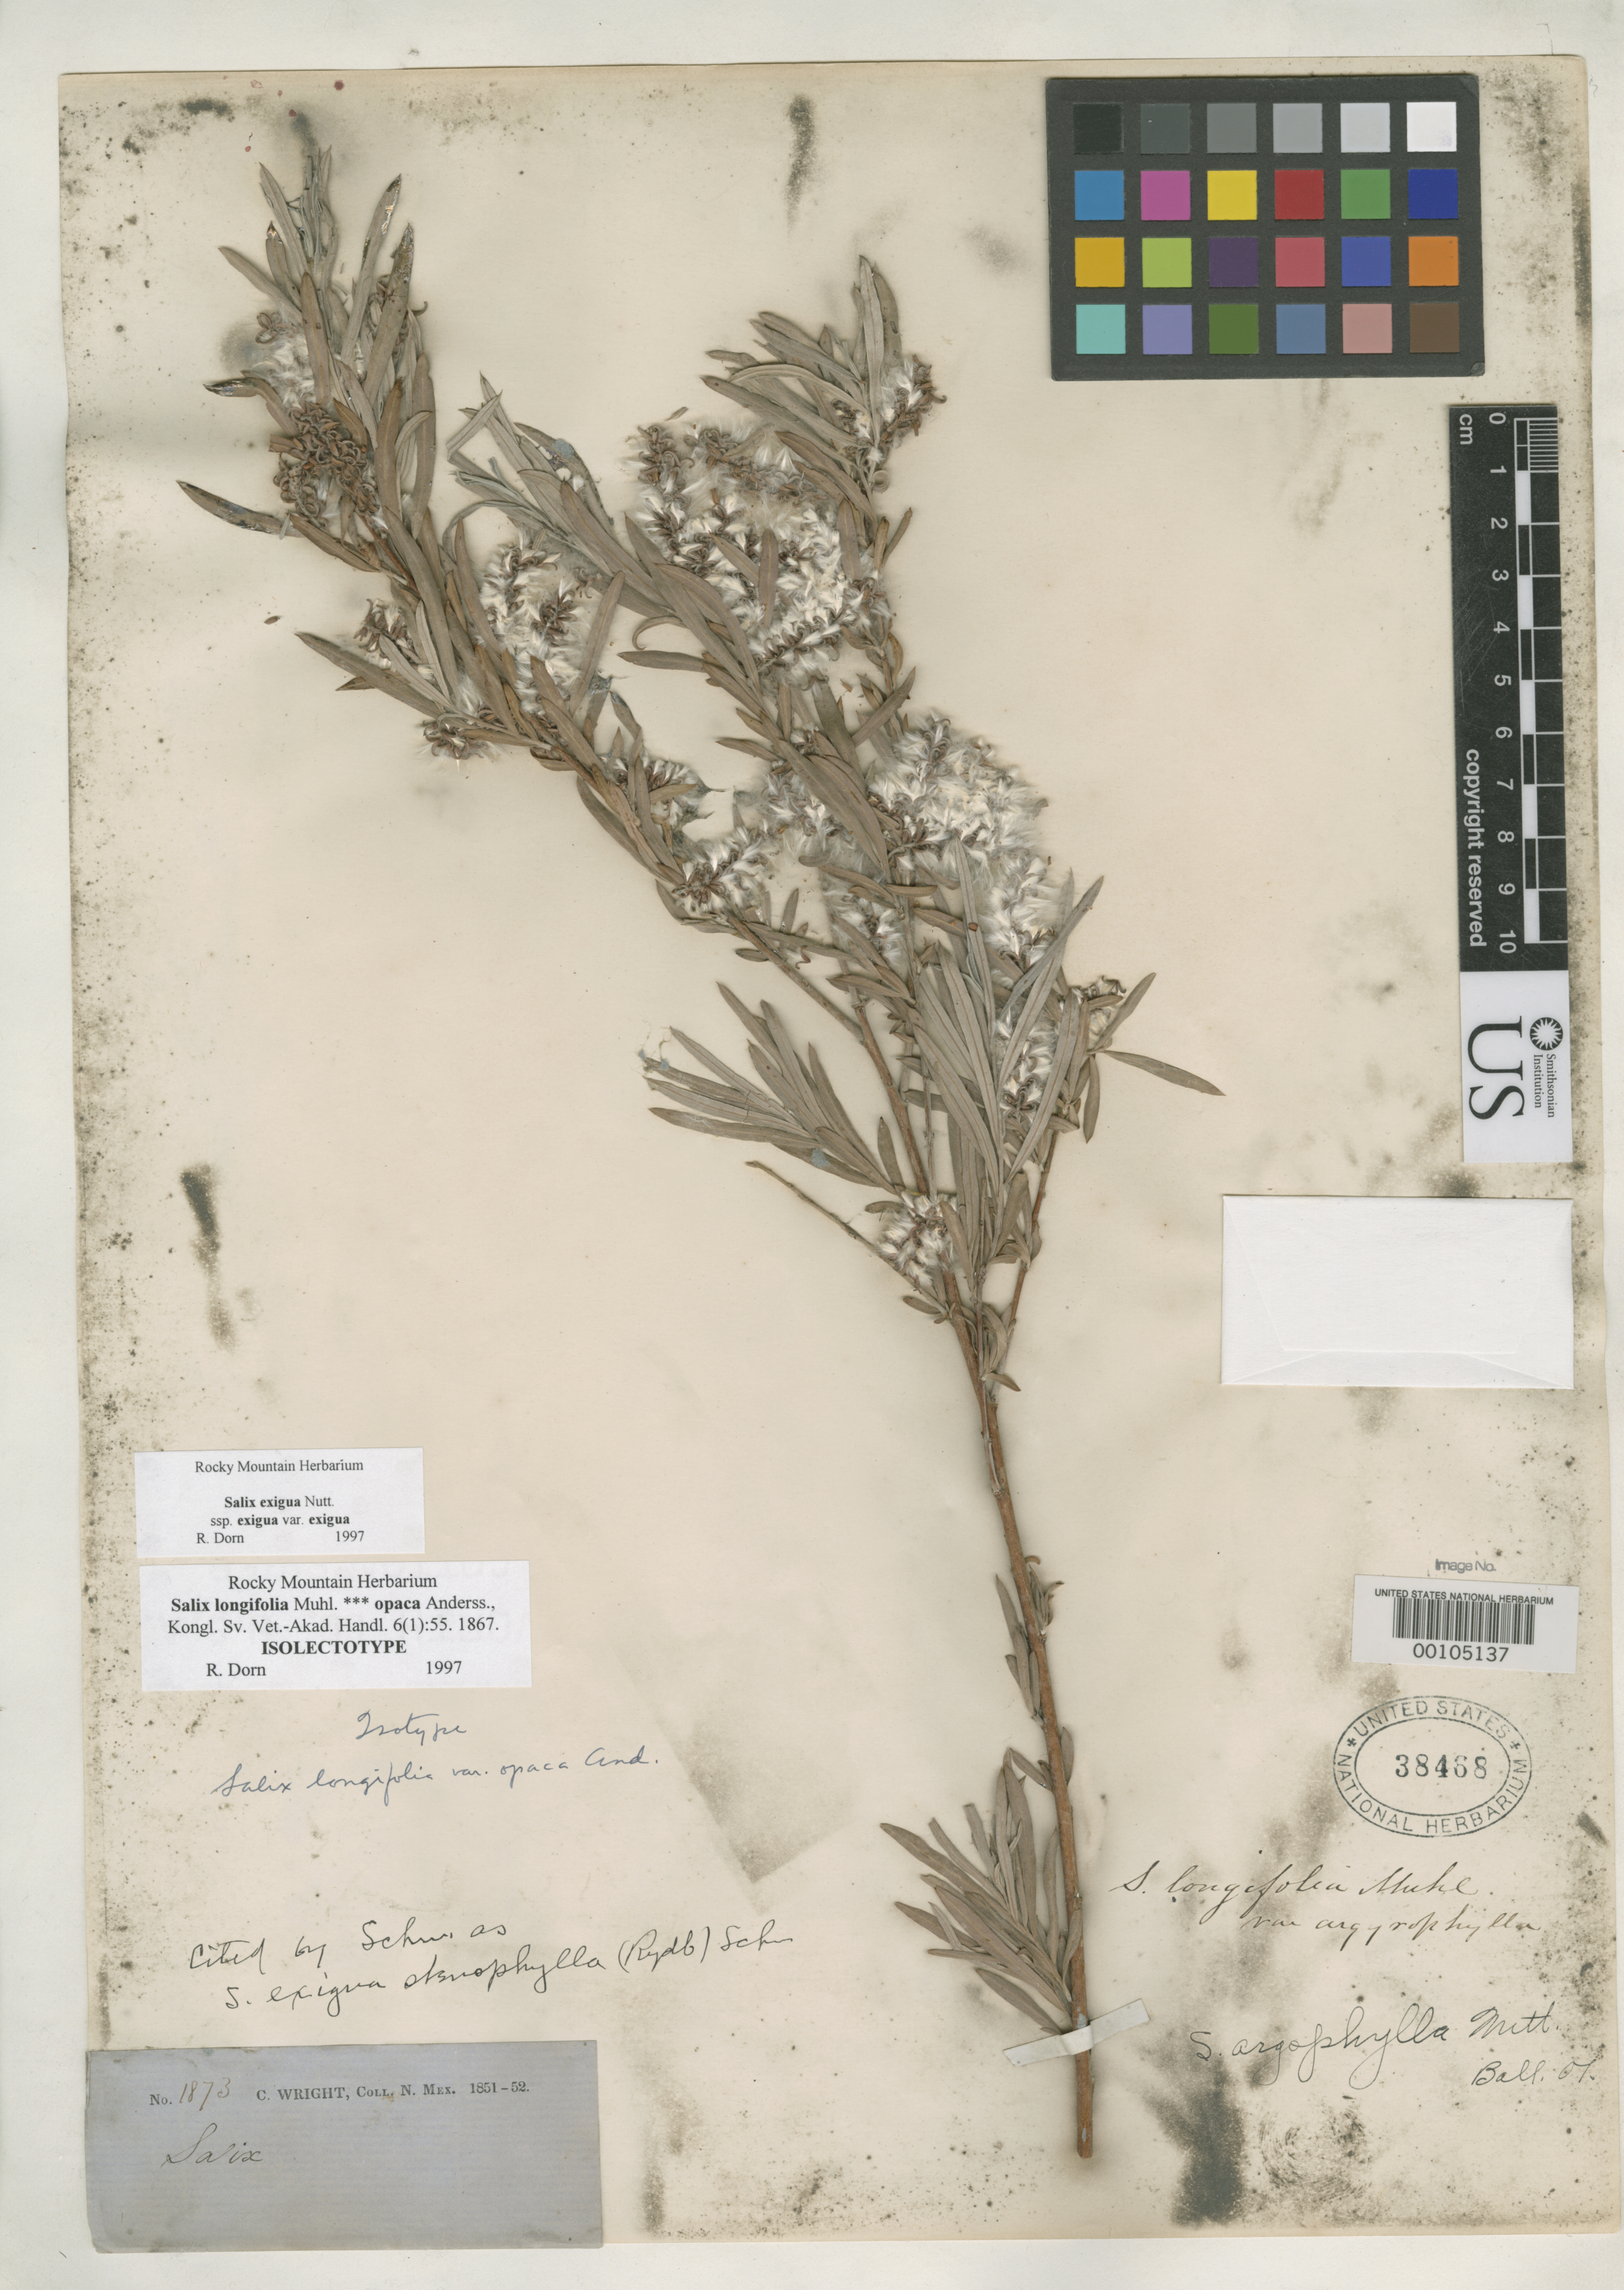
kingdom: Plantae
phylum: Tracheophyta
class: Magnoliopsida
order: Malpighiales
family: Salicaceae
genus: Salix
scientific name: Salix longifolia var. opaca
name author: Andersson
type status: Isotype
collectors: C. Wright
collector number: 1873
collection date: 1851/1852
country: United States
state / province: New Mexico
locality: "N. Mex." [=northern Mexico or New Mexico? either way possibly referring to present-day Arizona or Texas]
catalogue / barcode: US 38468